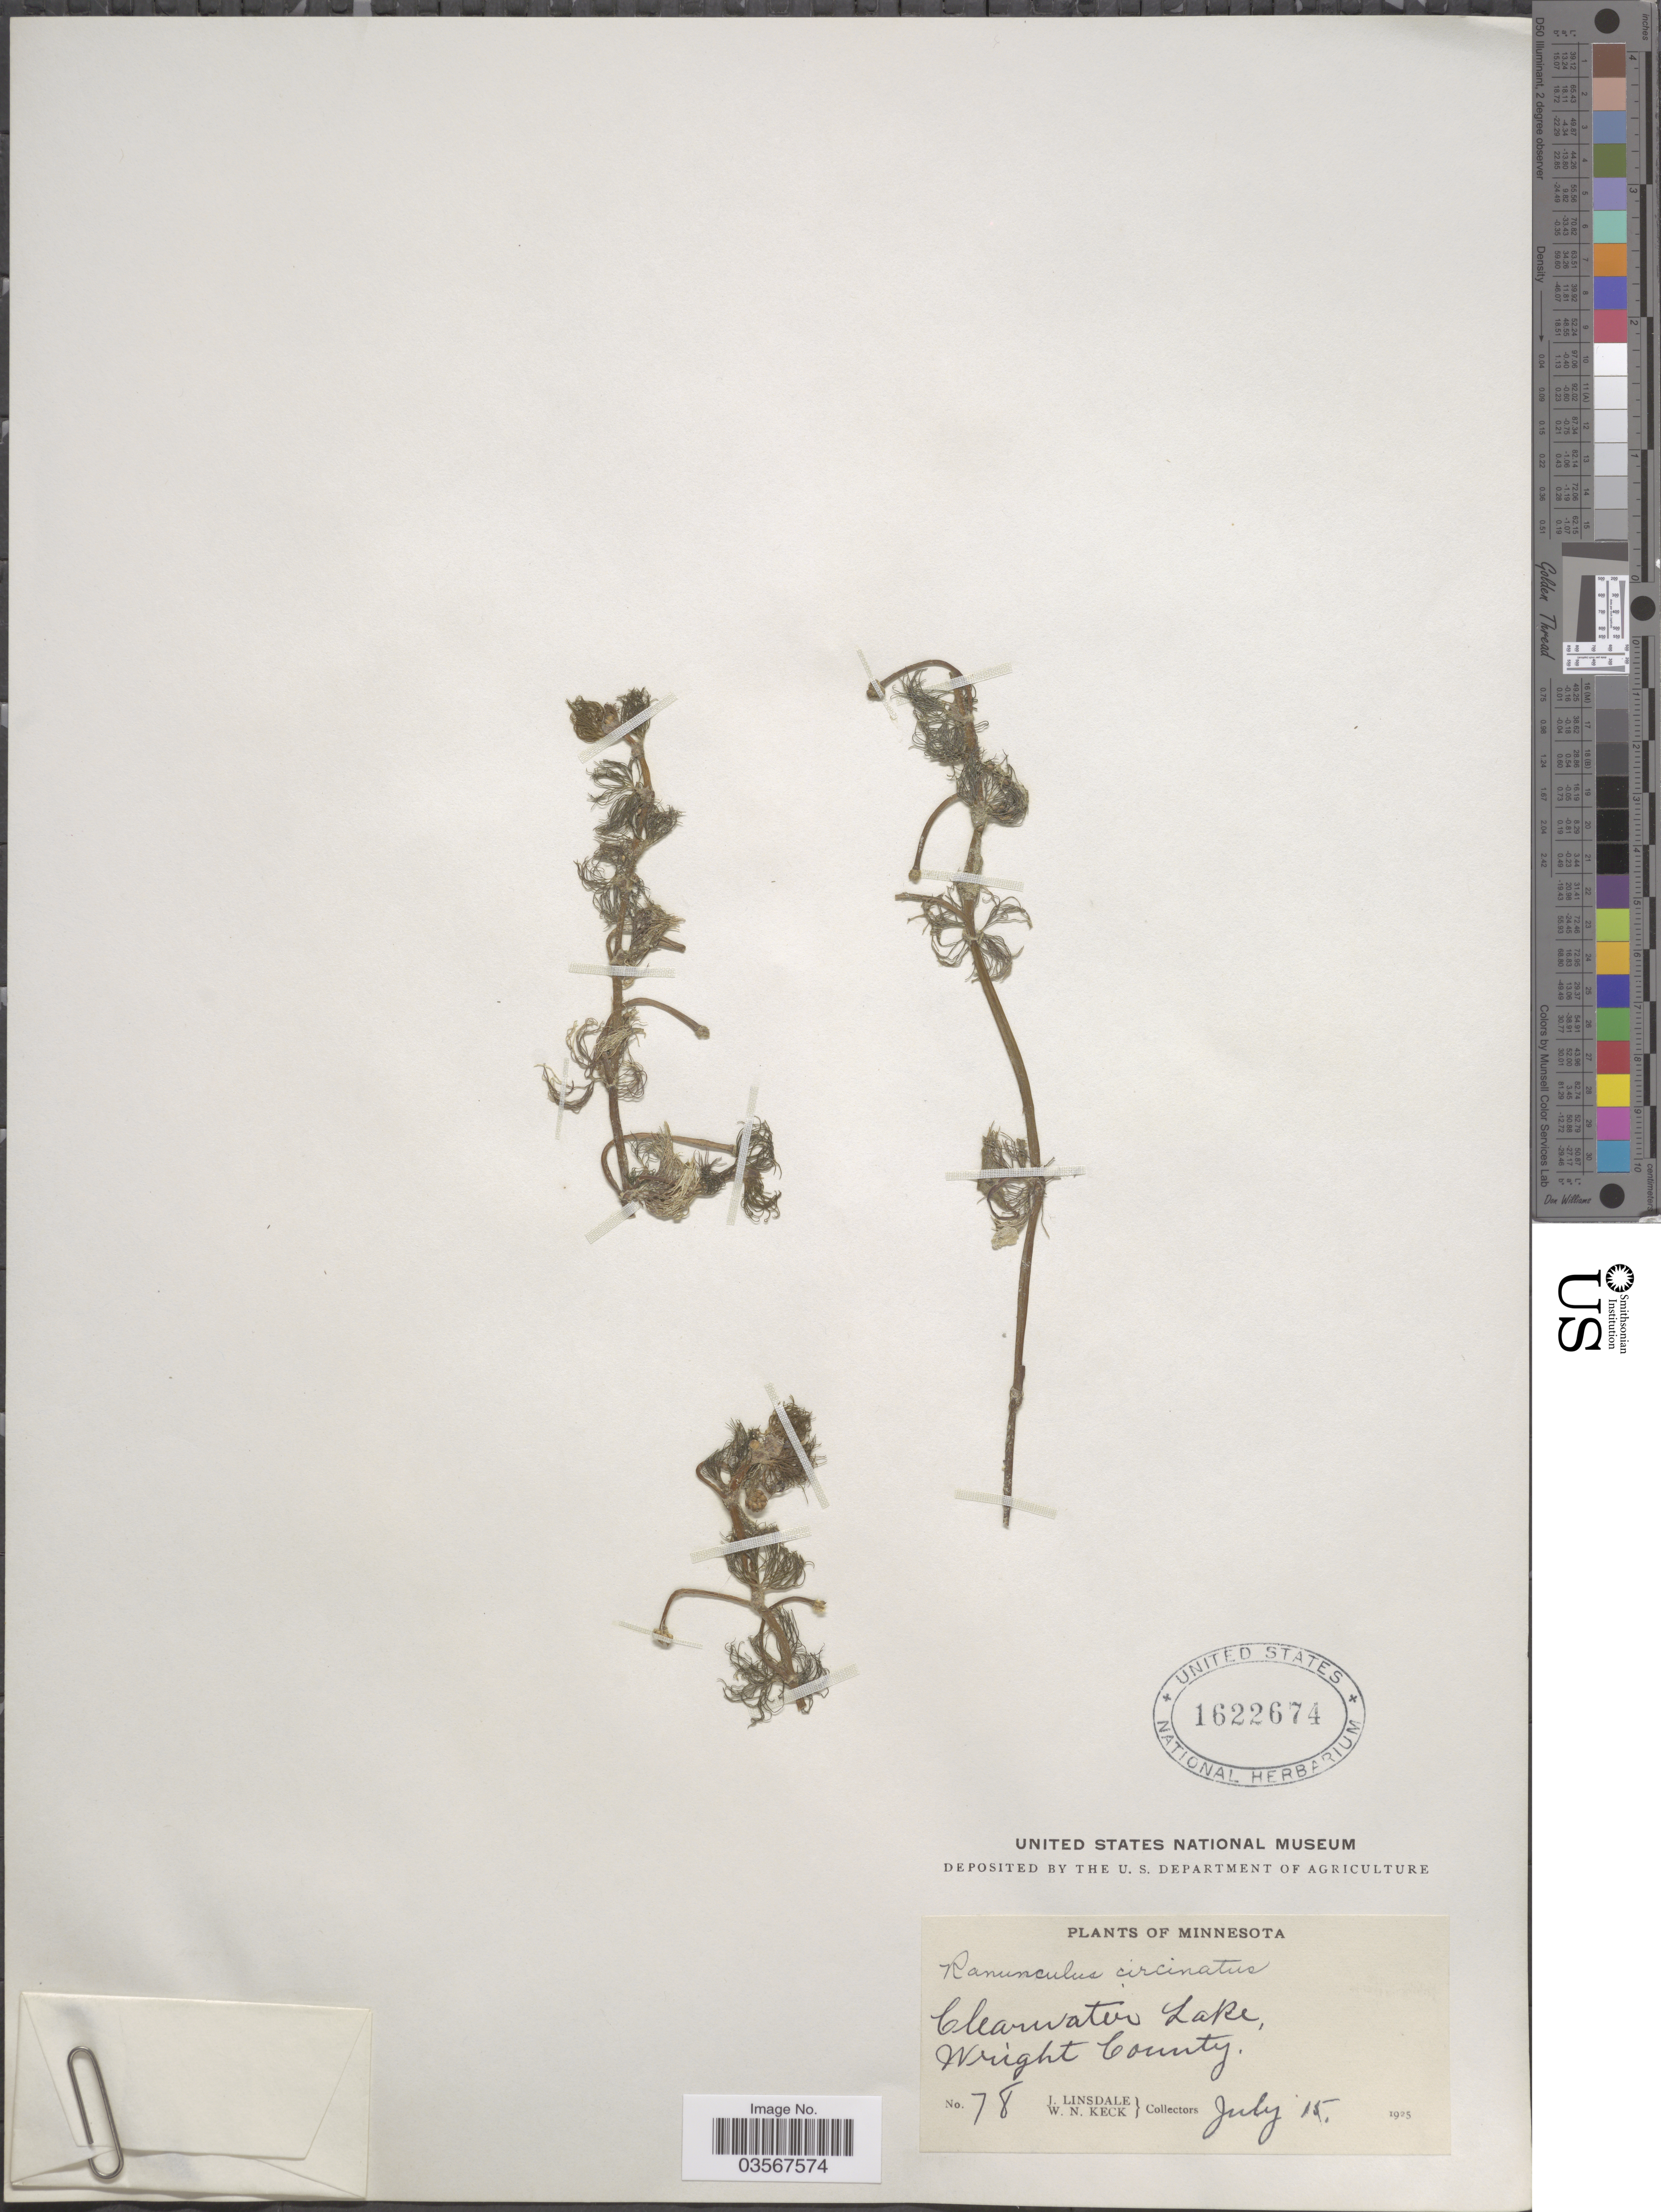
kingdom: Plantae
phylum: Tracheophyta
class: Magnoliopsida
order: Ranunculales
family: Ranunculaceae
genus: Ranunculus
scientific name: Ranunculus longirostris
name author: Godr.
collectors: J. Linsdale & W. Keck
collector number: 78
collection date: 1925-07-15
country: United States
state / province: Minnesota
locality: Clearwater Lake, Wright County.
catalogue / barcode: US 1622674